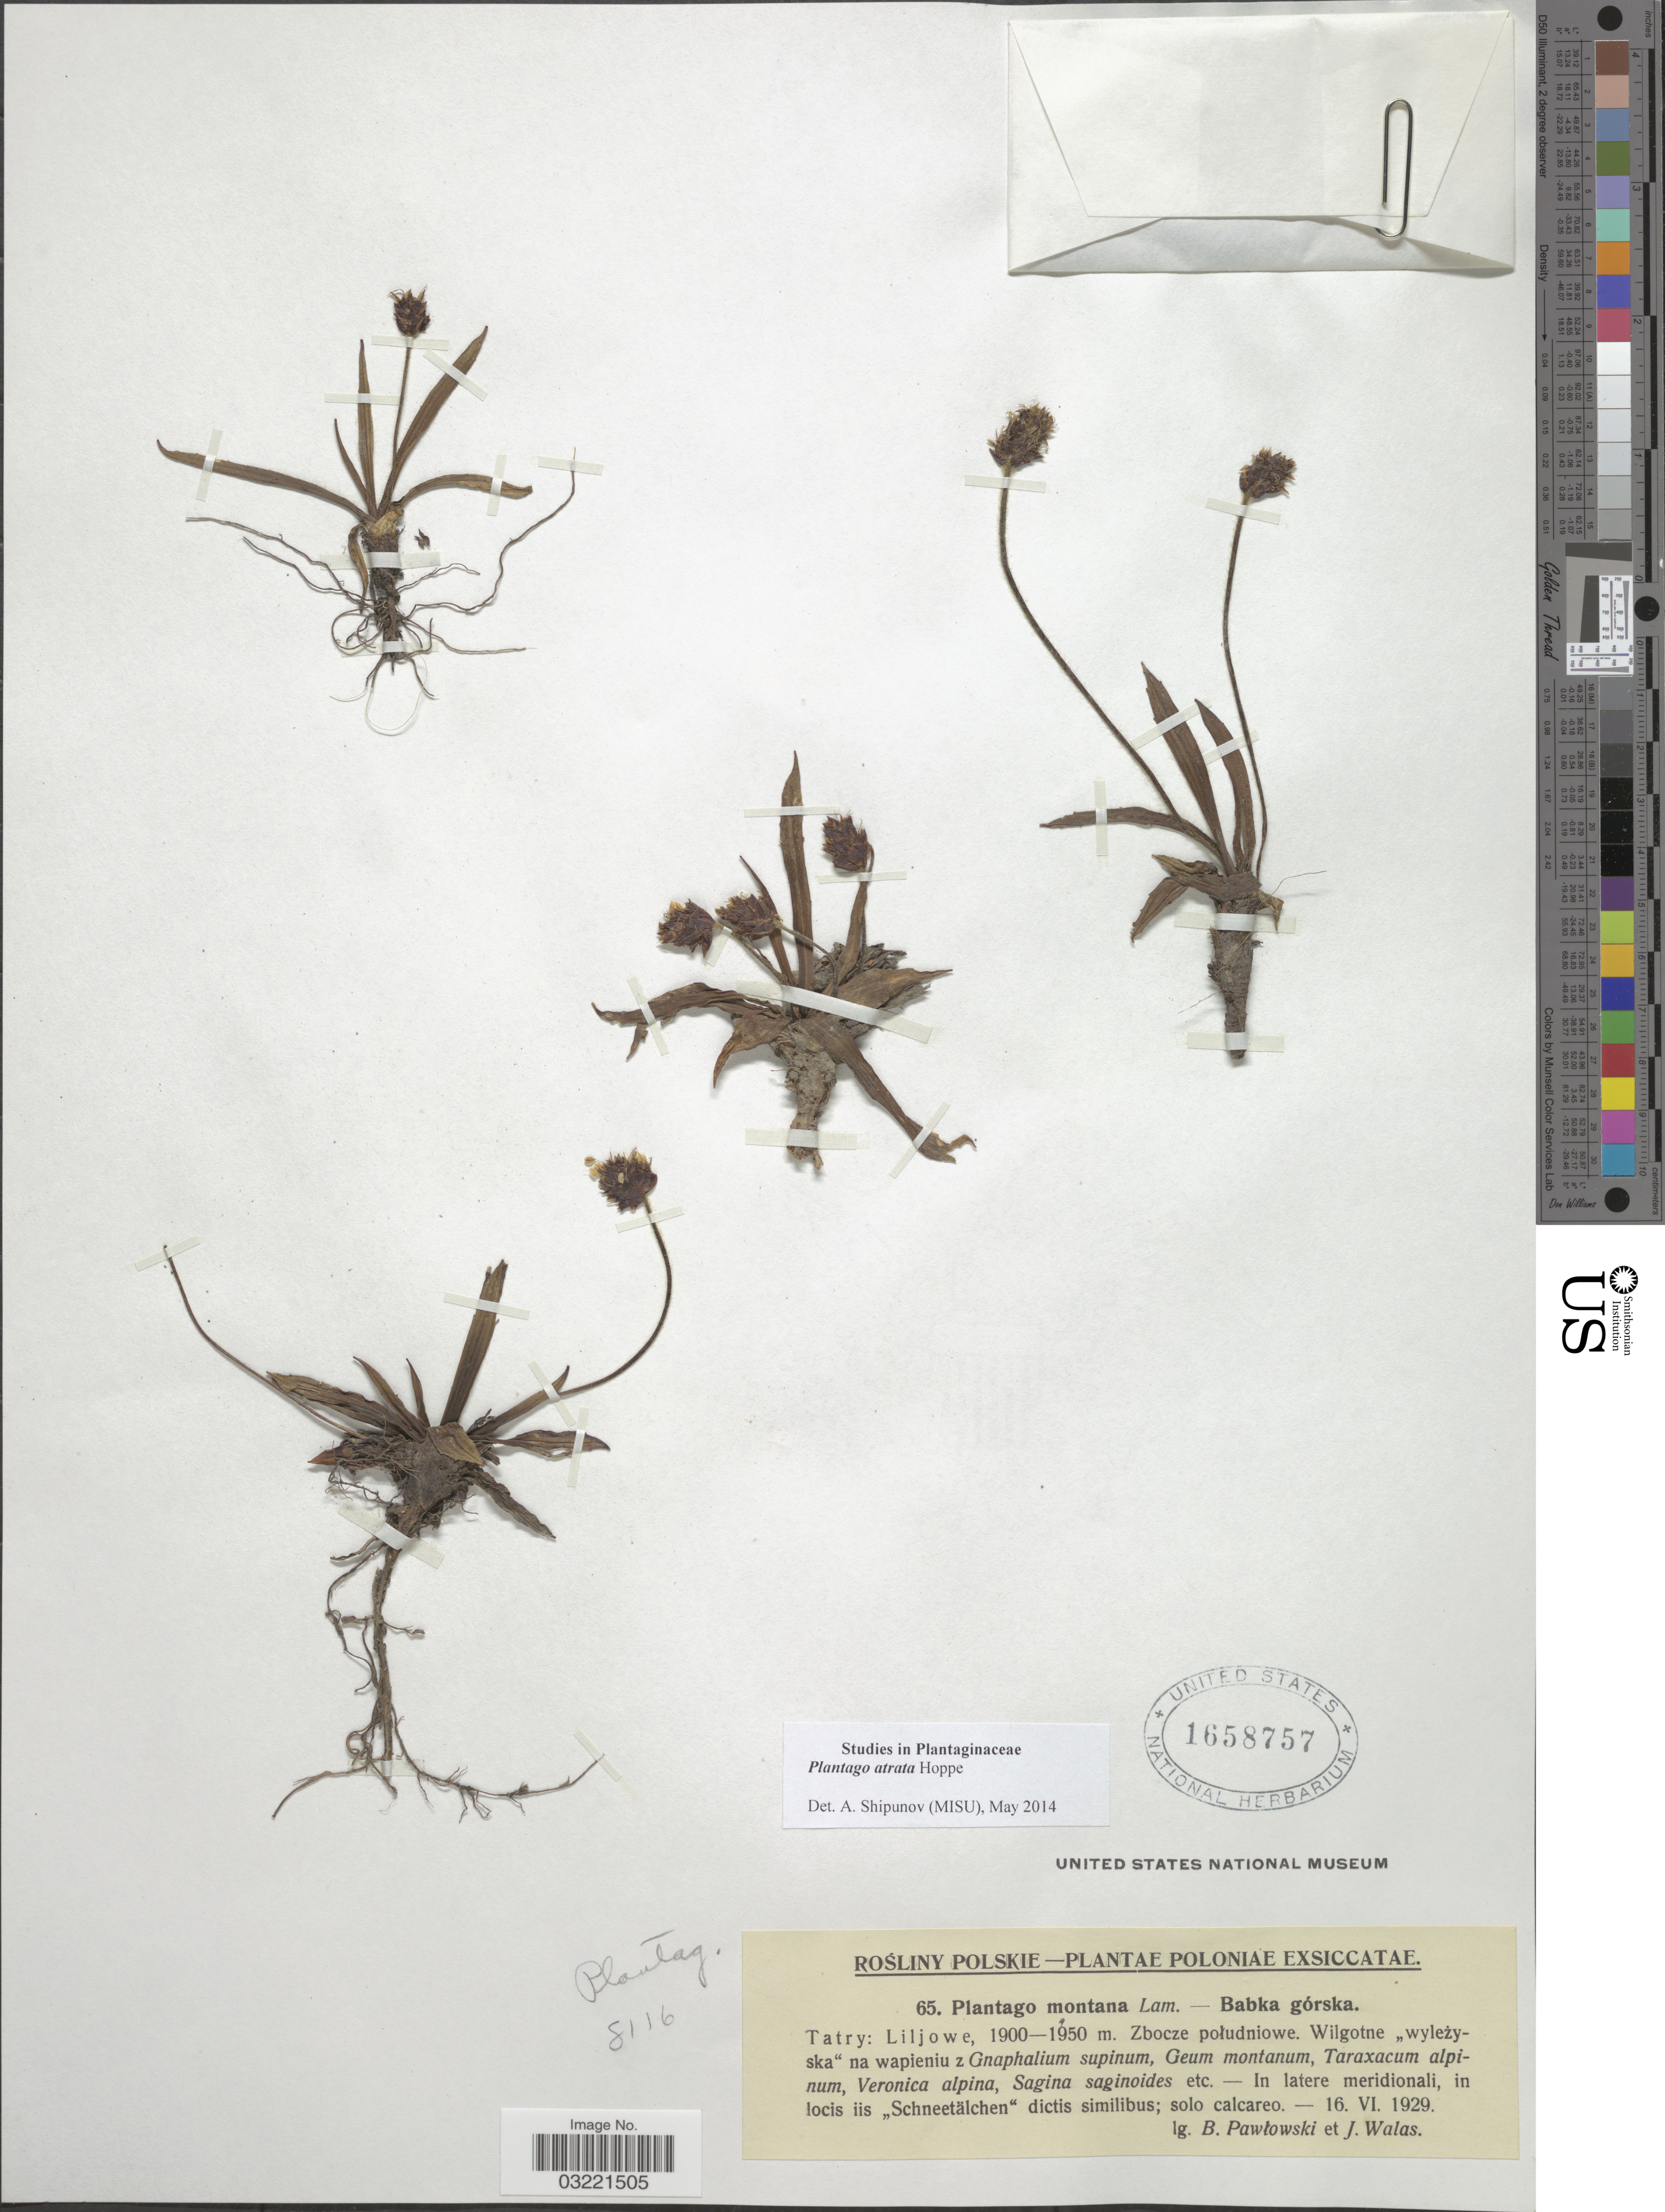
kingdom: Plantae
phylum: Tracheophyta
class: Magnoliopsida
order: Lamiales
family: Plantaginaceae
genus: Plantago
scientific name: Plantago atrata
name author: Hoppe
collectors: B. Pawlowski & J. Walas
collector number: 65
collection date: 1929-06-16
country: Poland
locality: Poloniae. In latere meridionali, in locis iis "Schneetälchen" dictis similibus.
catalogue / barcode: US 1658757